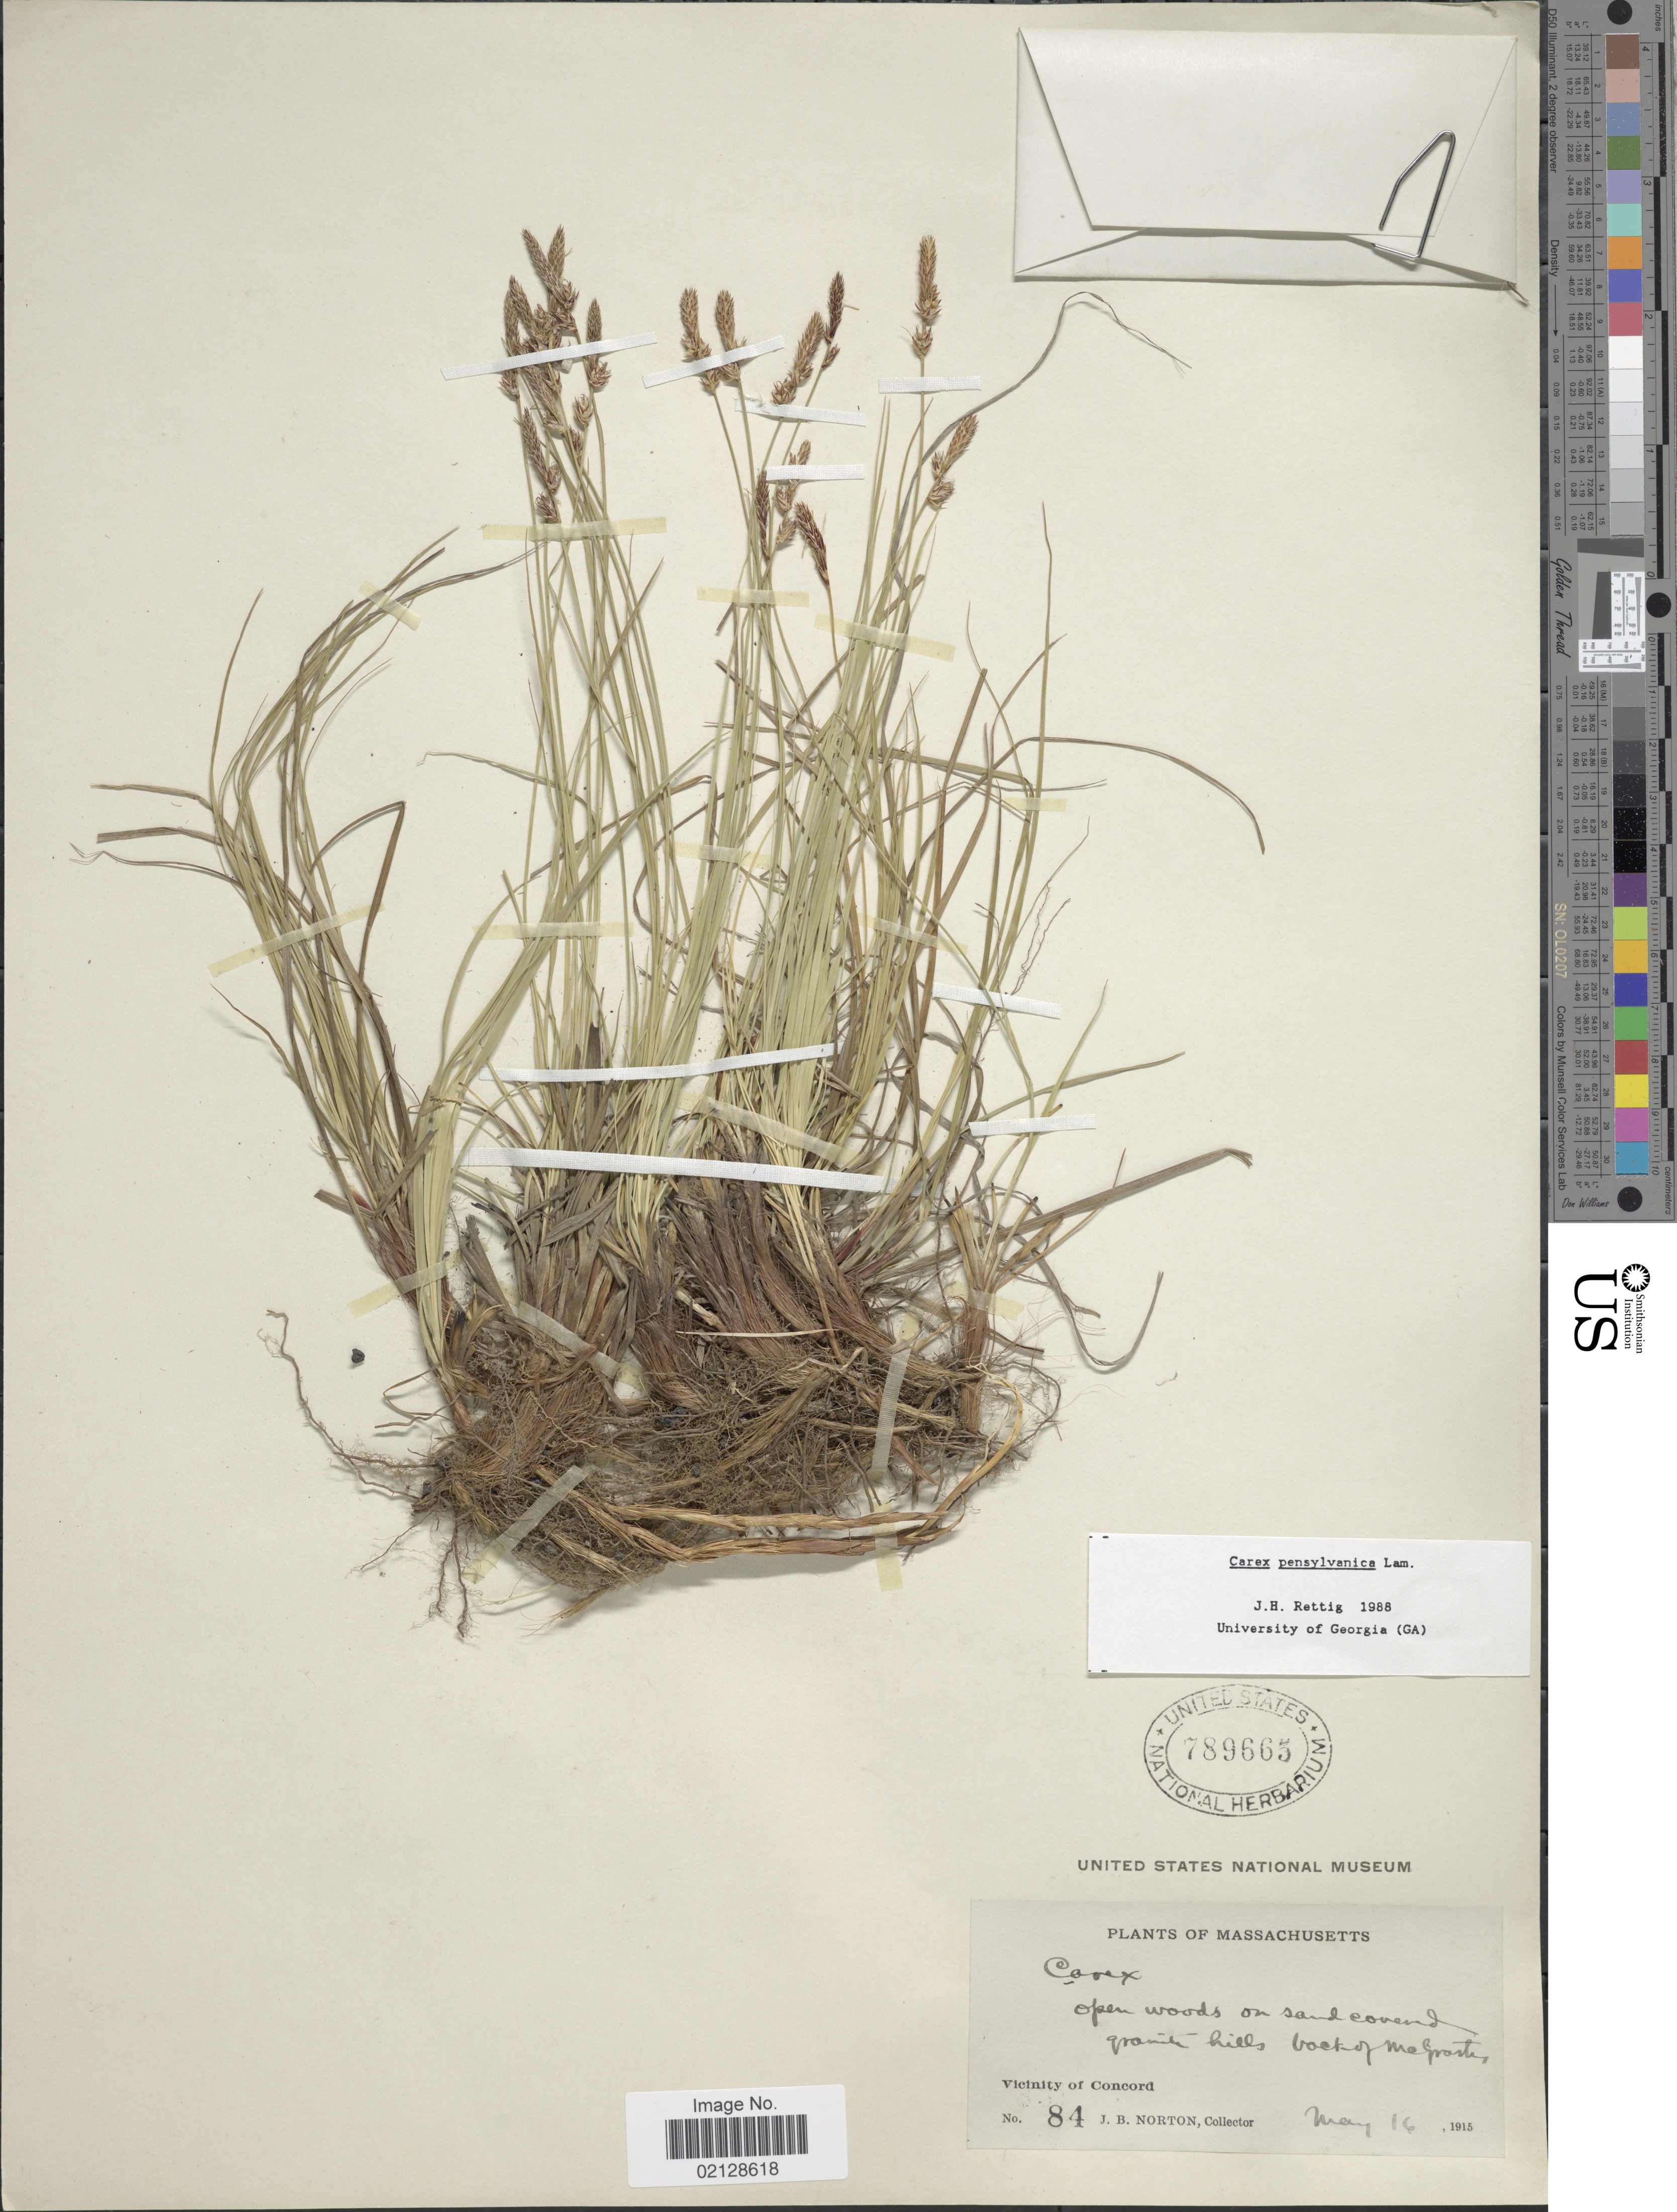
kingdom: Plantae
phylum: Tracheophyta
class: Liliopsida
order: Poales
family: Cyperaceae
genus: Carex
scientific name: Carex pensylvanica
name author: Lam.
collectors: J. B. Norton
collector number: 84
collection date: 1915-05-16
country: United States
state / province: Massachusetts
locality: Open woods on sand covered granite hills, Bock of Mcgrarte, Vicinity of Concord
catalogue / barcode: US 789665